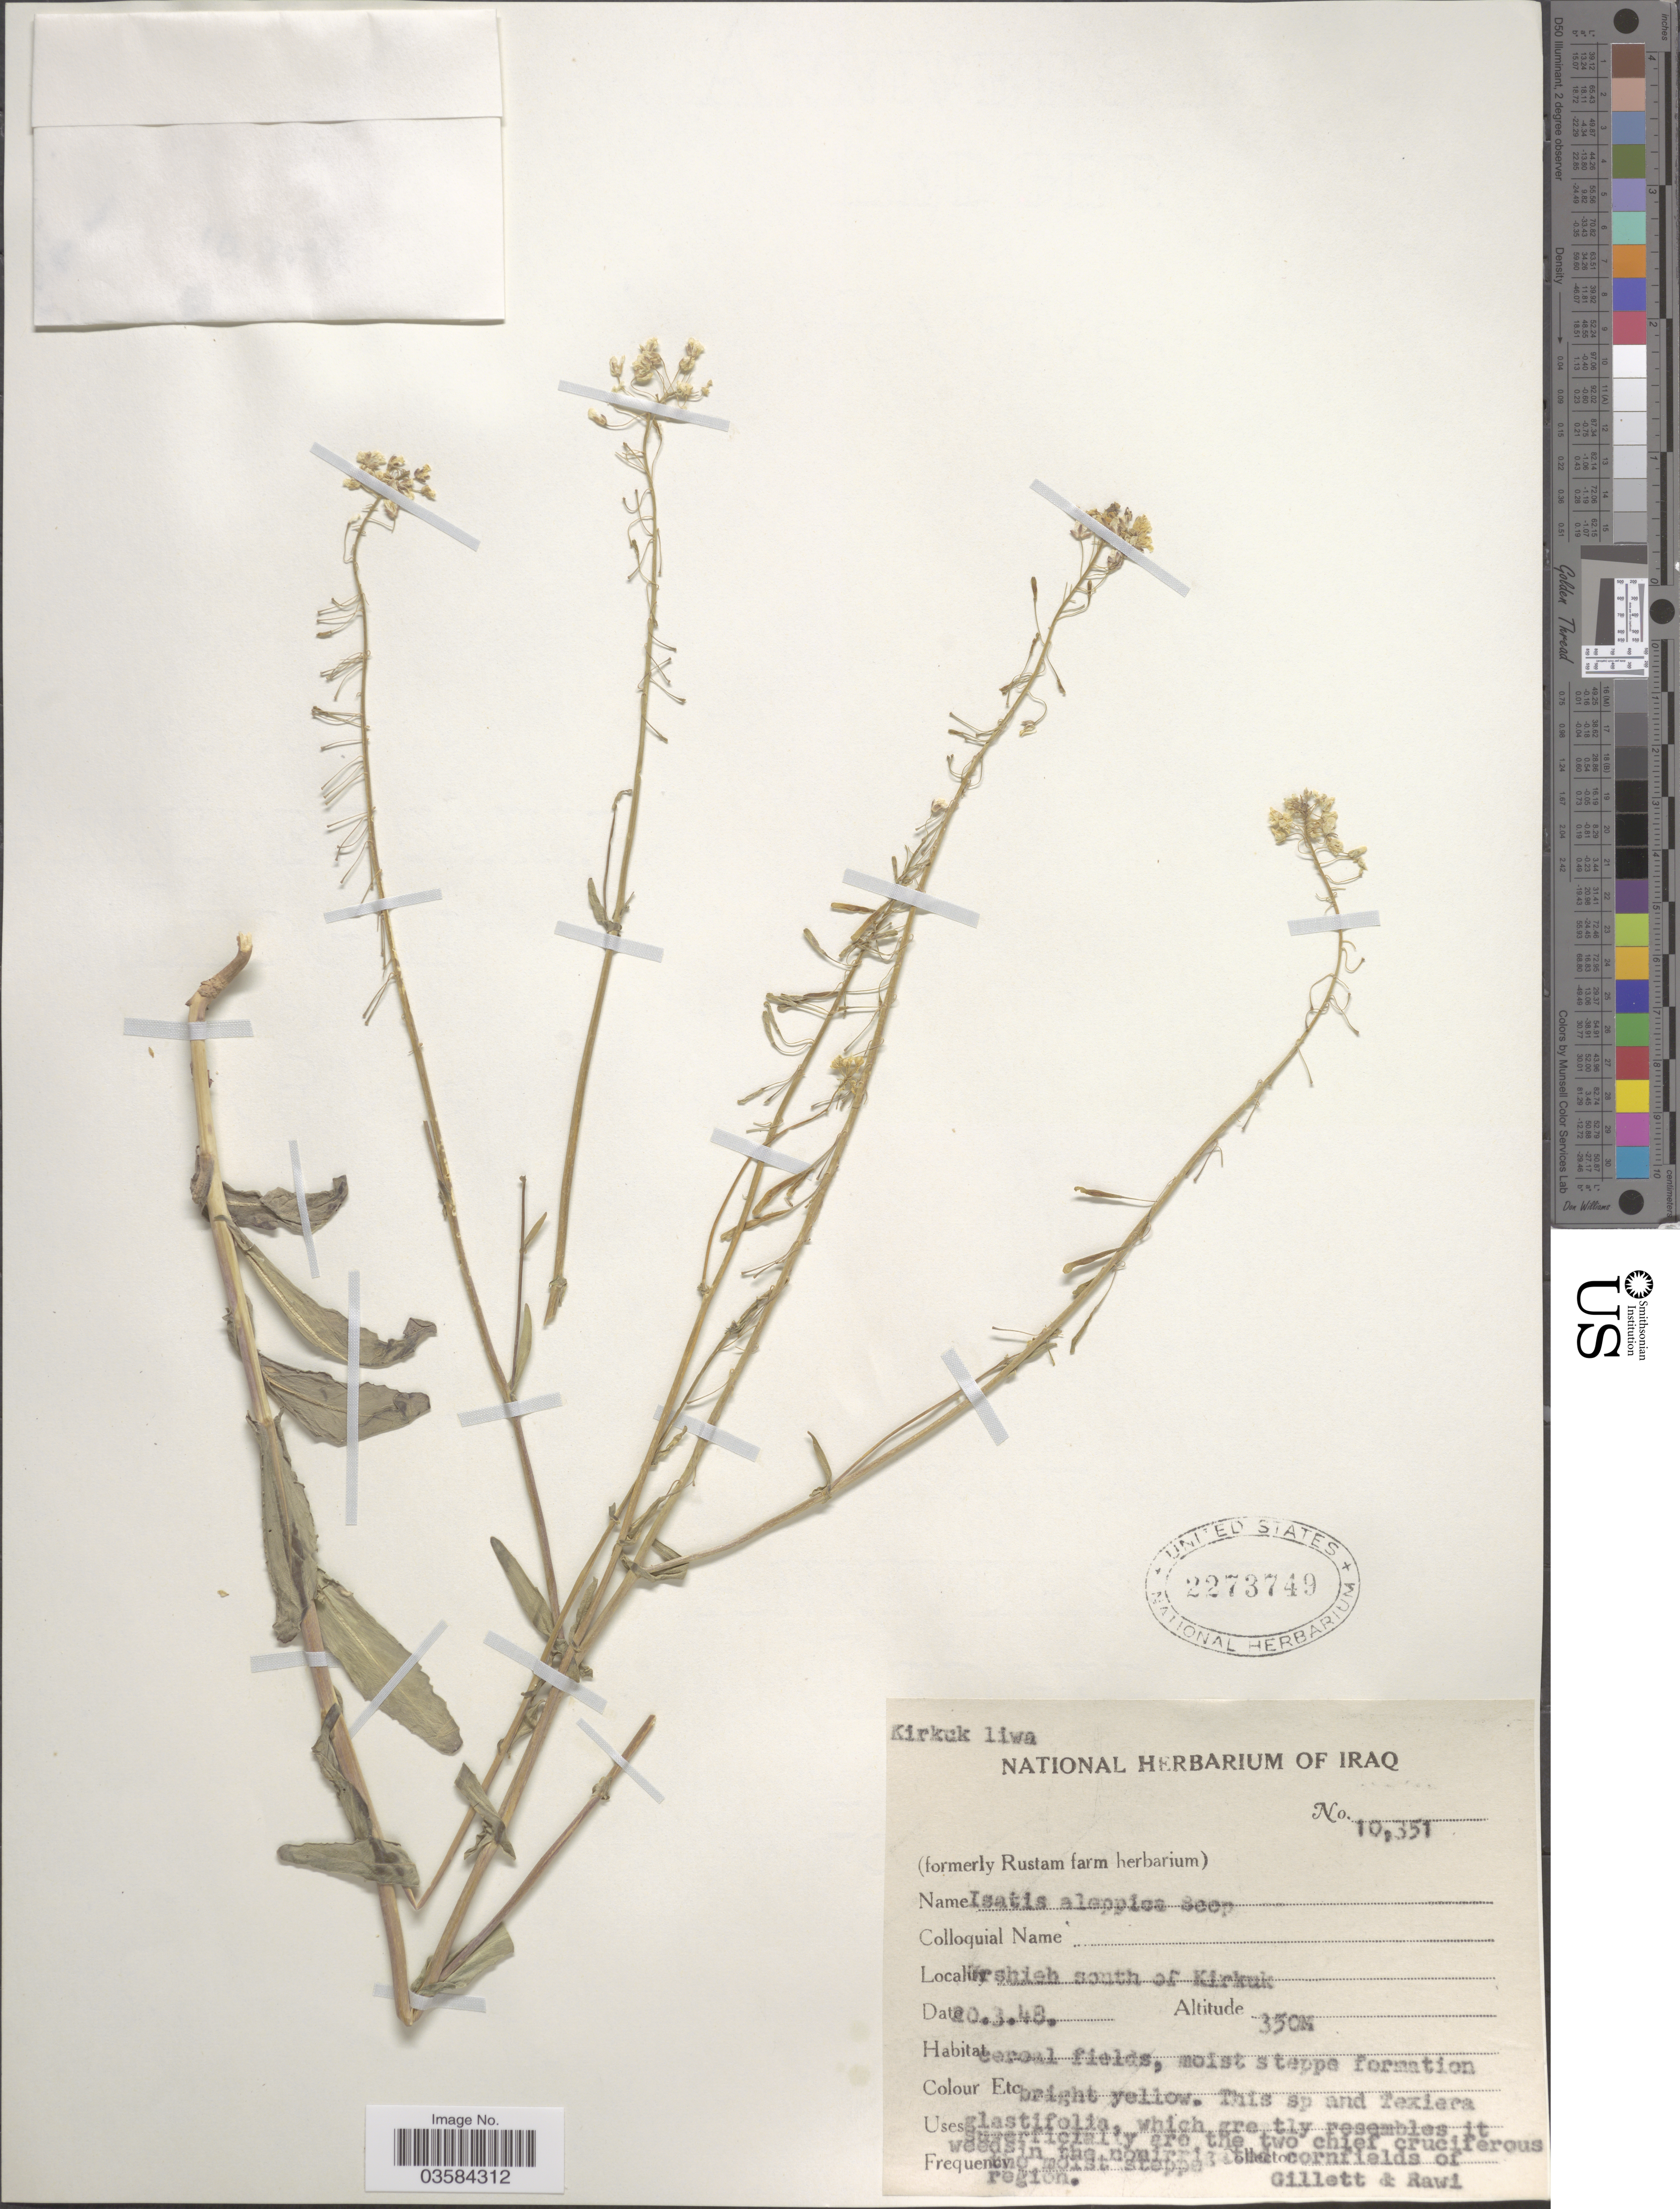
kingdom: Plantae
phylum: Tracheophyta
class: Magnoliopsida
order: Brassicales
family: Brassicaceae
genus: Isatis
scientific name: Isatis lusitanica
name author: L.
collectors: Gillett, -- & -. Rawi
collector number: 10351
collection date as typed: Transcribed d/m/y: 20/3/48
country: Iraq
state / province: Kirkūk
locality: Kirkuk liwa. Urshish [interpreted] south of Kirkuk.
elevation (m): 350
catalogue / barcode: US 2273749